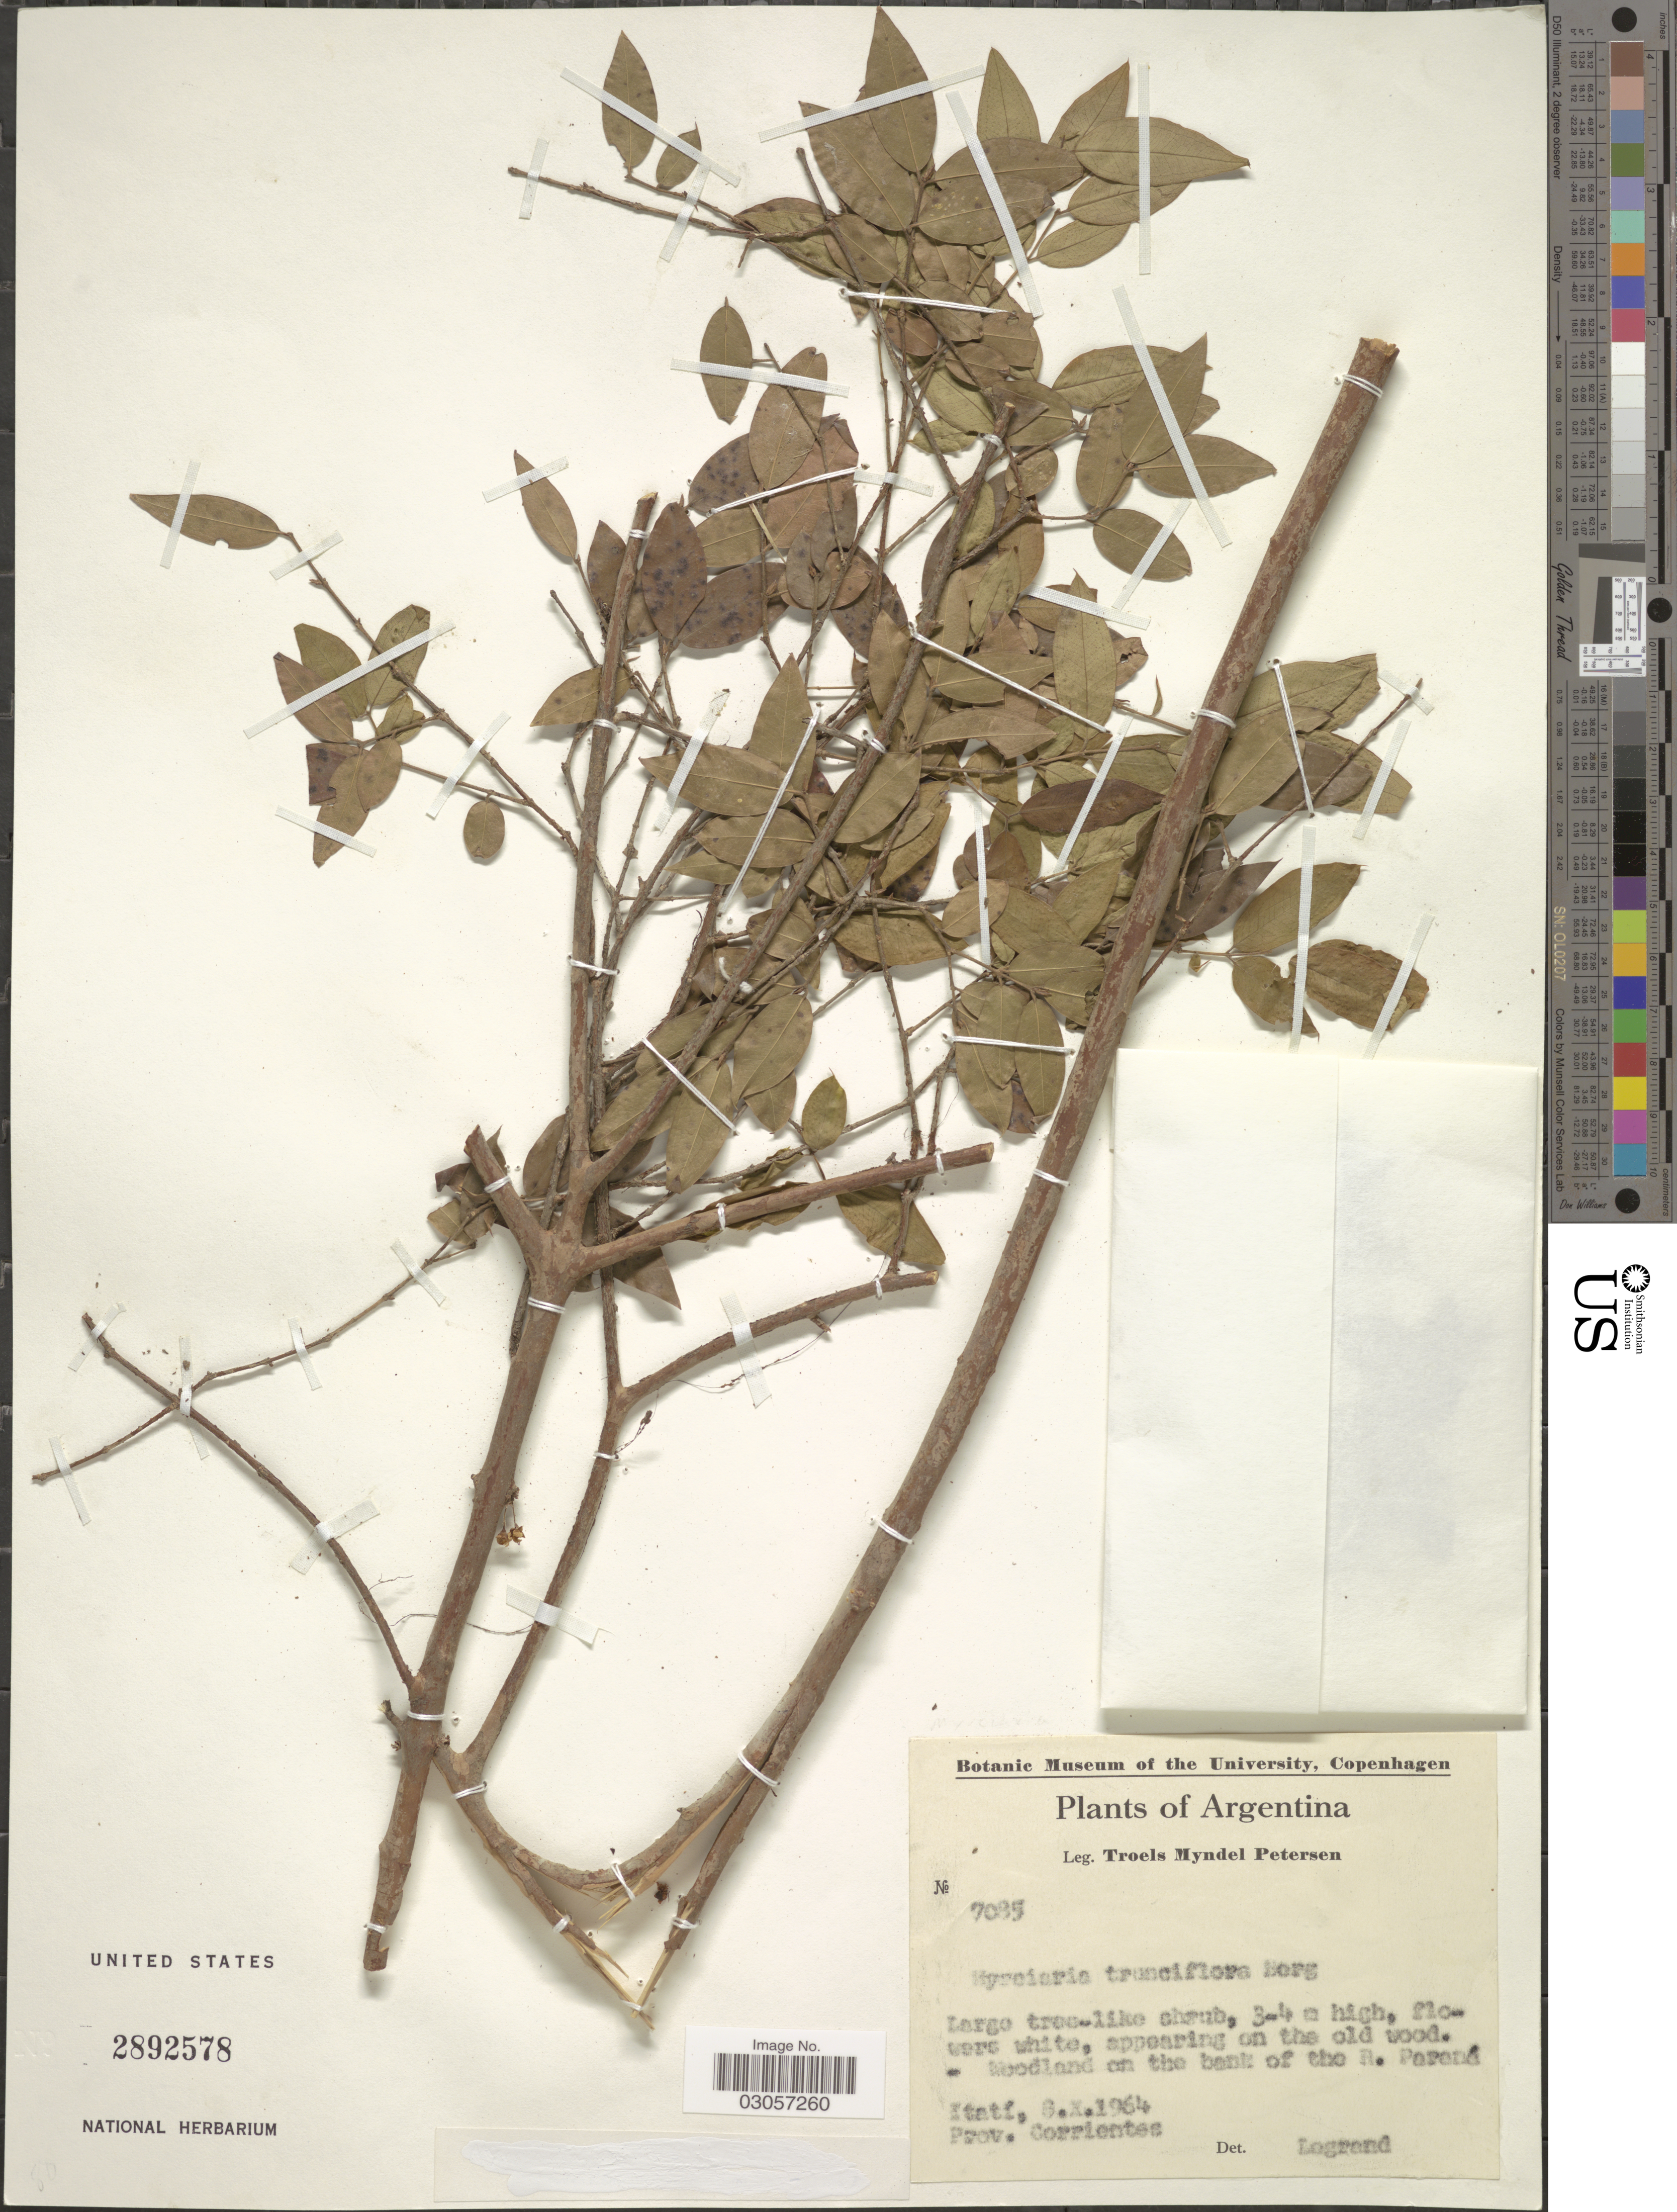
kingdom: Plantae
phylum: Tracheophyta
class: Magnoliopsida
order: Myrtales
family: Myrtaceae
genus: Myrciaria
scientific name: Myrciaria trunciflora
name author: O. Berg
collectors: T. M. Petersen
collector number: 7085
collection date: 1964-10-06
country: Argentina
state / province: Corrientes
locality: Woodland on the bank of the R. Paraná, Itatí.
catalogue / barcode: US 2892578